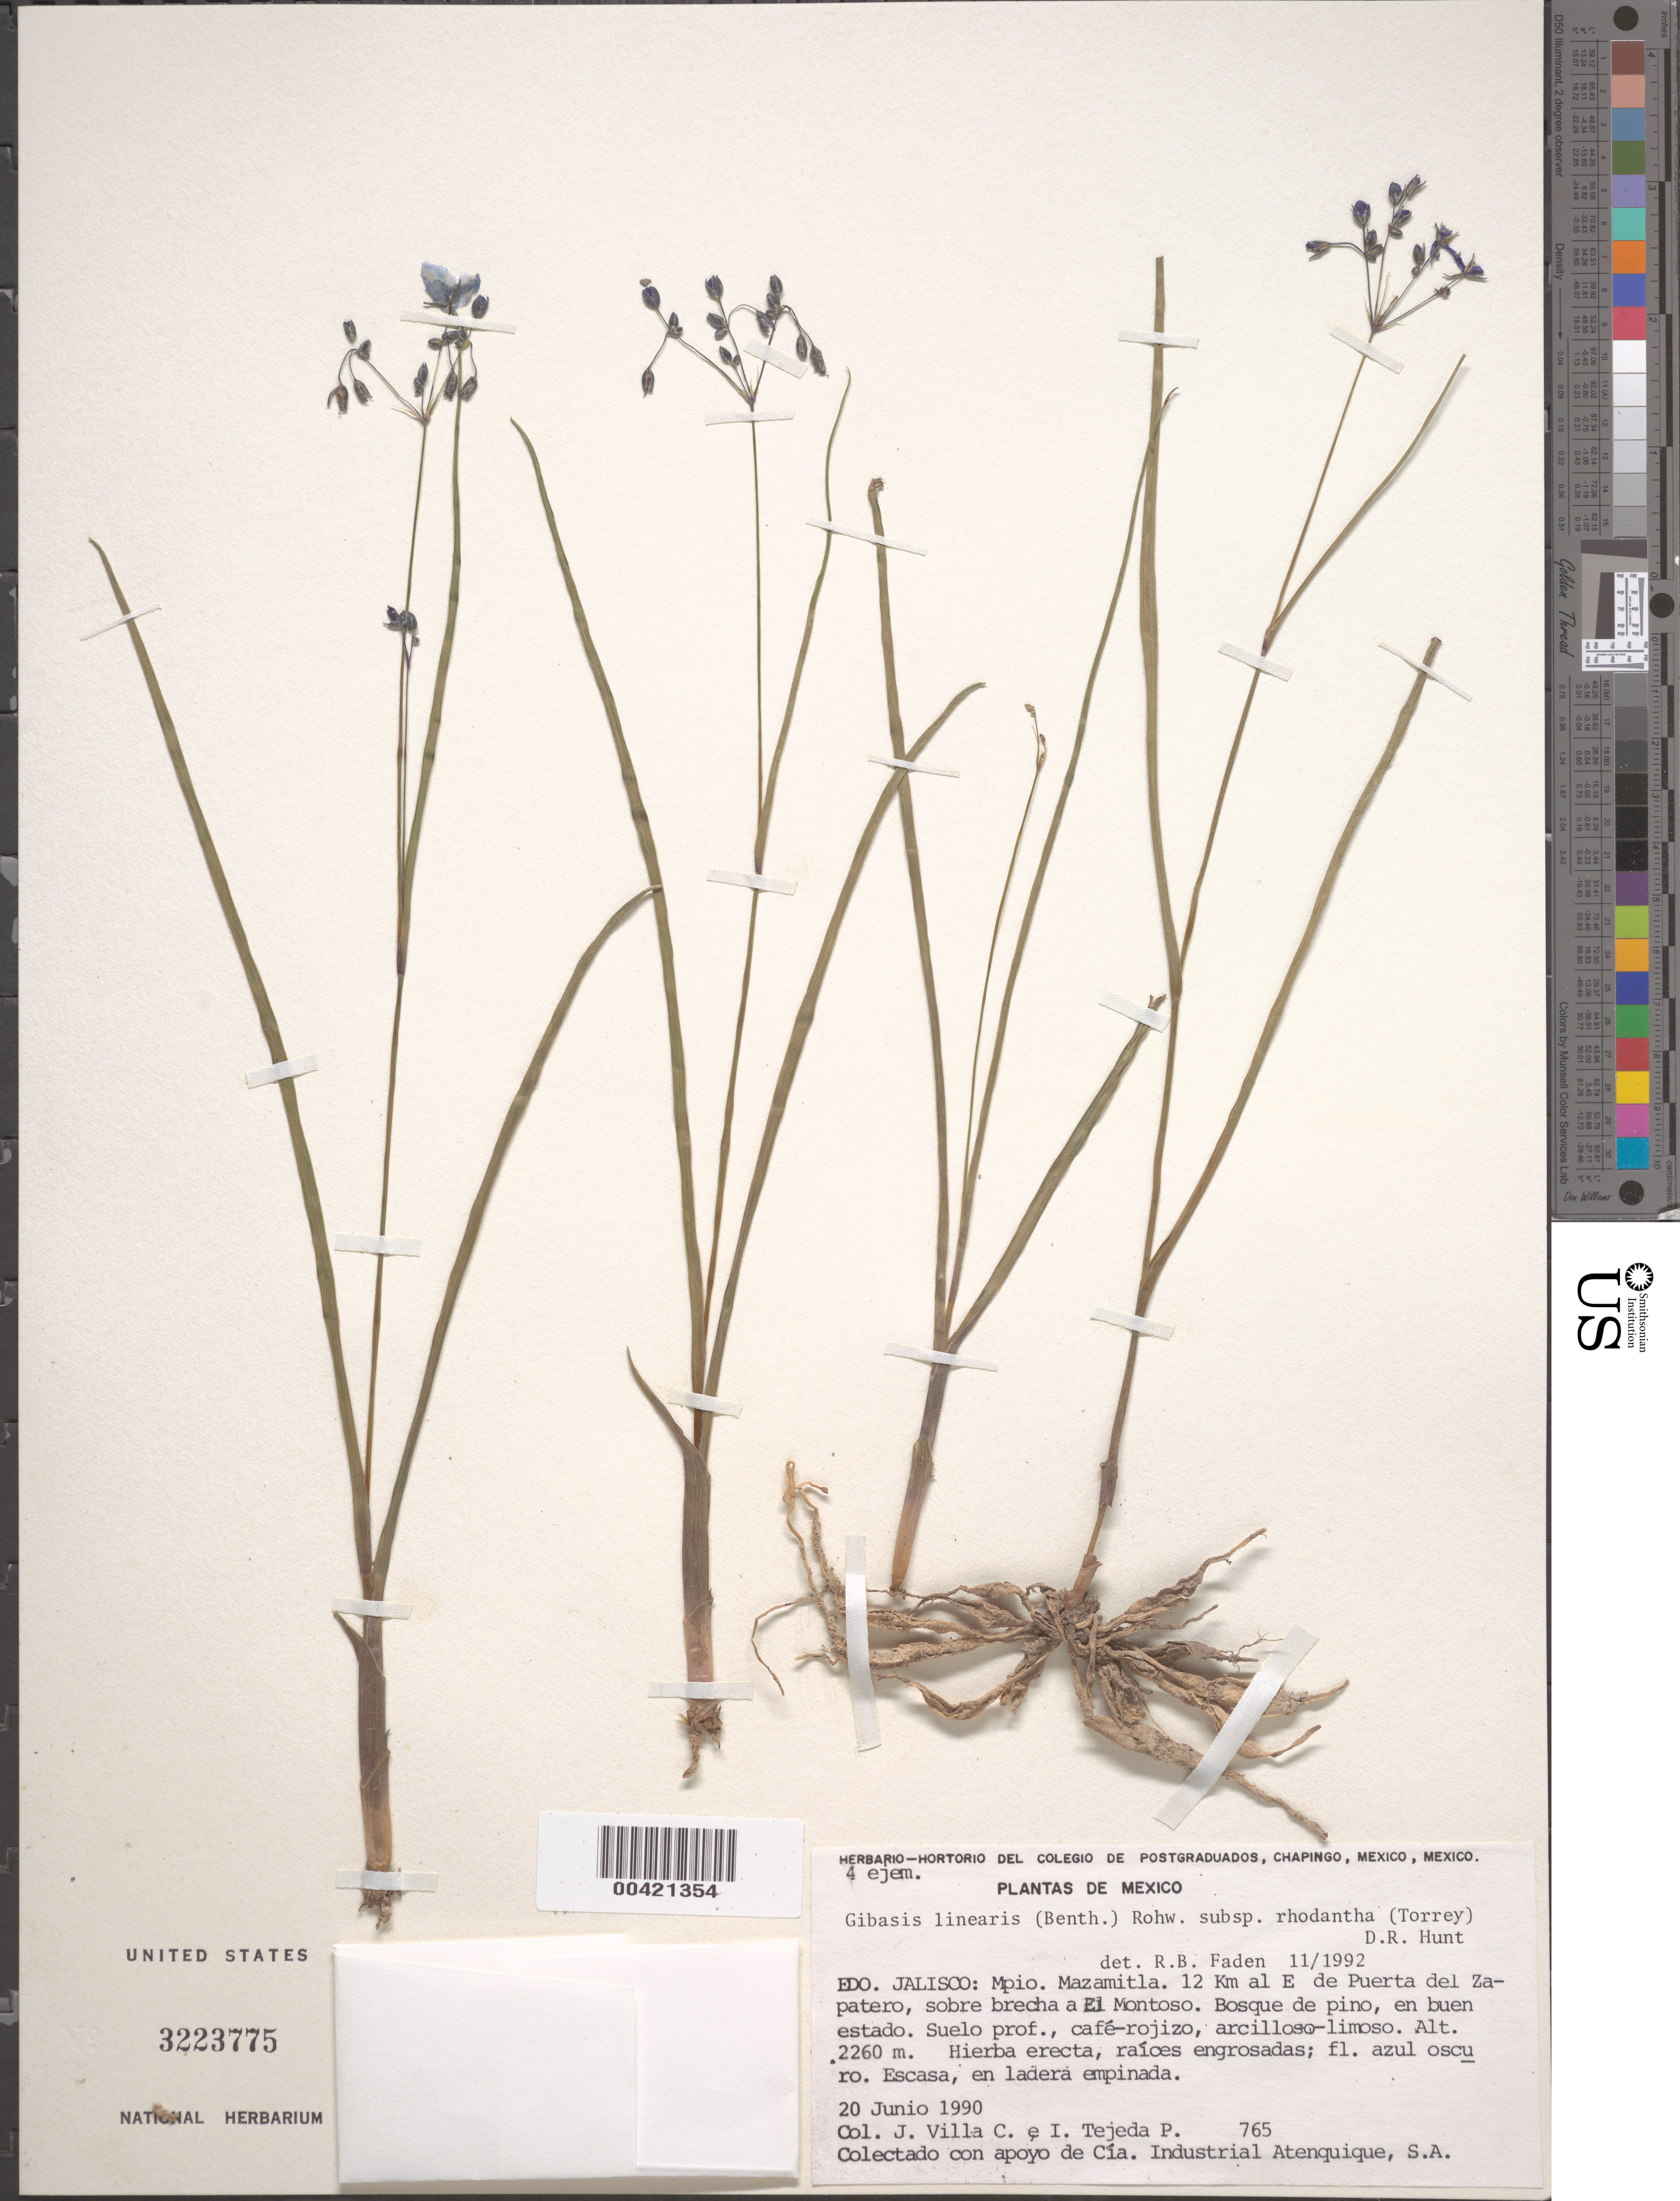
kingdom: Plantae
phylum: Tracheophyta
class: Liliopsida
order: Commelinales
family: Commelinaceae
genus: Gibasis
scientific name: Gibasis linearis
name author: (Benth.) Rohweder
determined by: Faden, Robert B., (US), Smithsonian Institution - National Museum of Natural History (UNITED STATES)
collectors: J. Villa C. & I. Tejeda P.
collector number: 765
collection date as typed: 20 Jul 1990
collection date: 1990-07-20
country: Mexico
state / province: Jalisco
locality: Mazamitla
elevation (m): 2260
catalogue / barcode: US 3223775